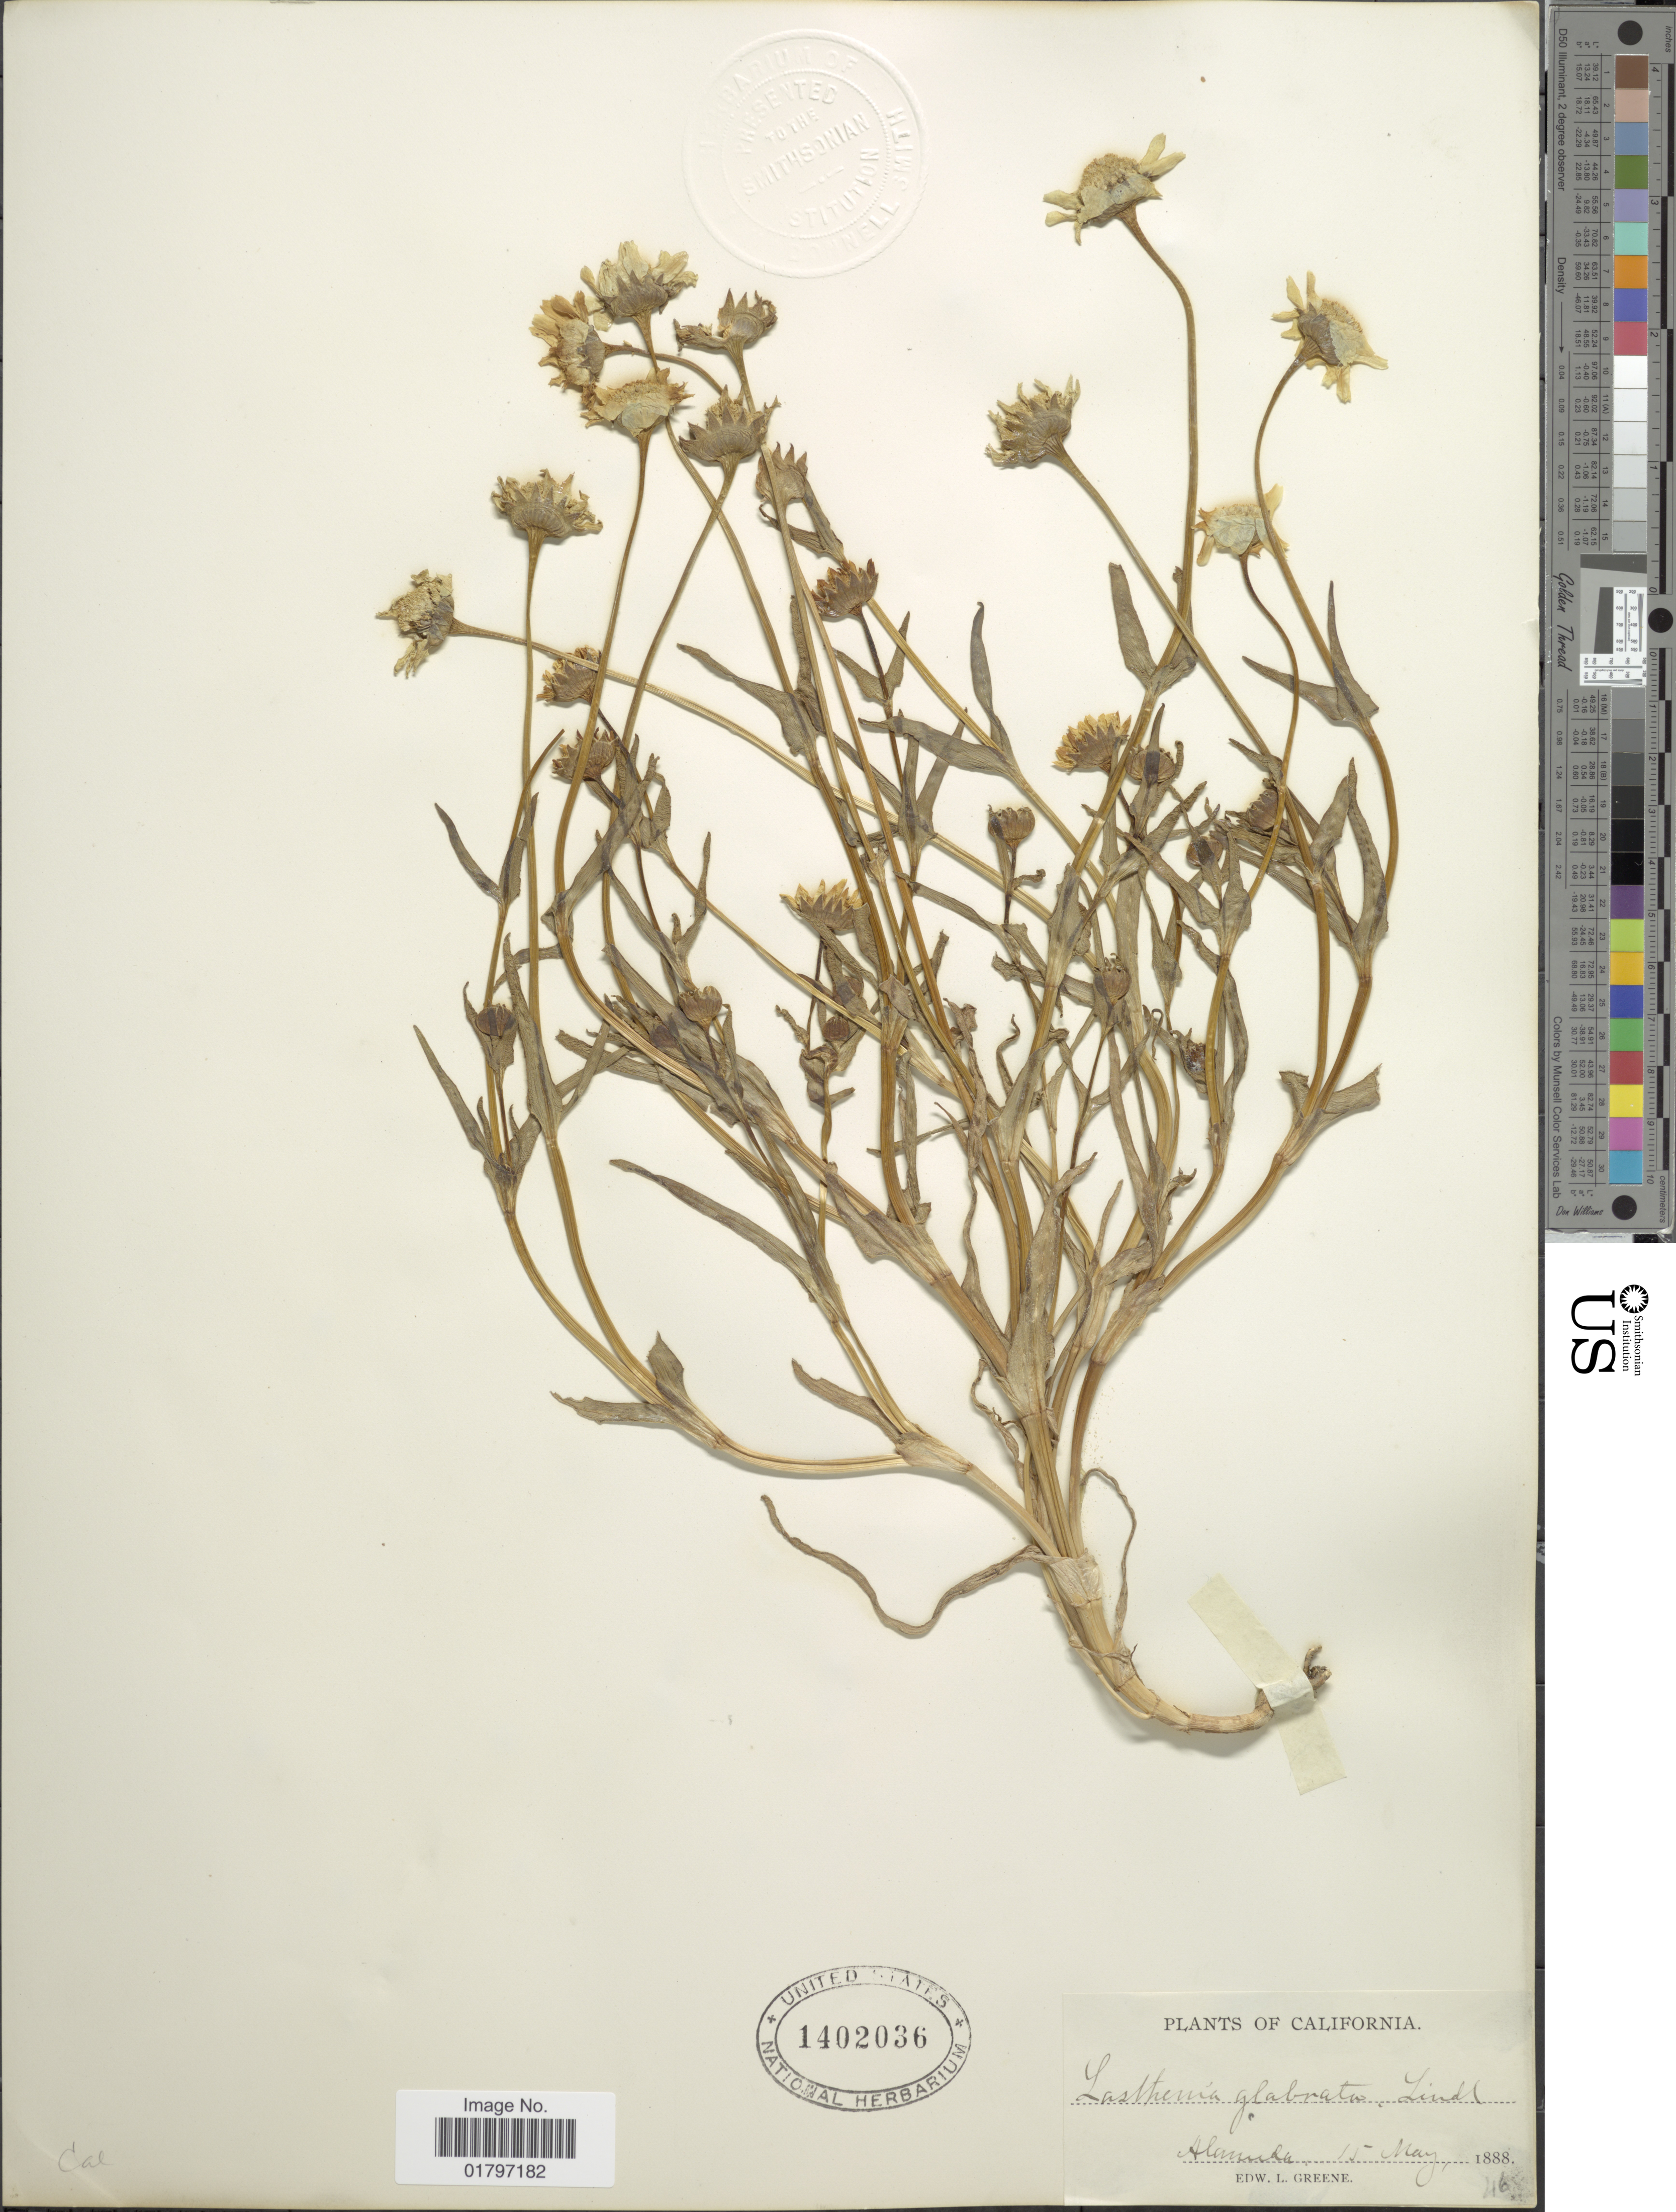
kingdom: Plantae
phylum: Tracheophyta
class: Magnoliopsida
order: Asterales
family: Asteraceae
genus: Lasthenia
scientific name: Lasthenia glabrata subsp. glabrata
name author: Lindl.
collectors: E. L. Greene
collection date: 1888-05-15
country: United States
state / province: California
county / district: Alameda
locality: Alameda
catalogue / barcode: US 1402036